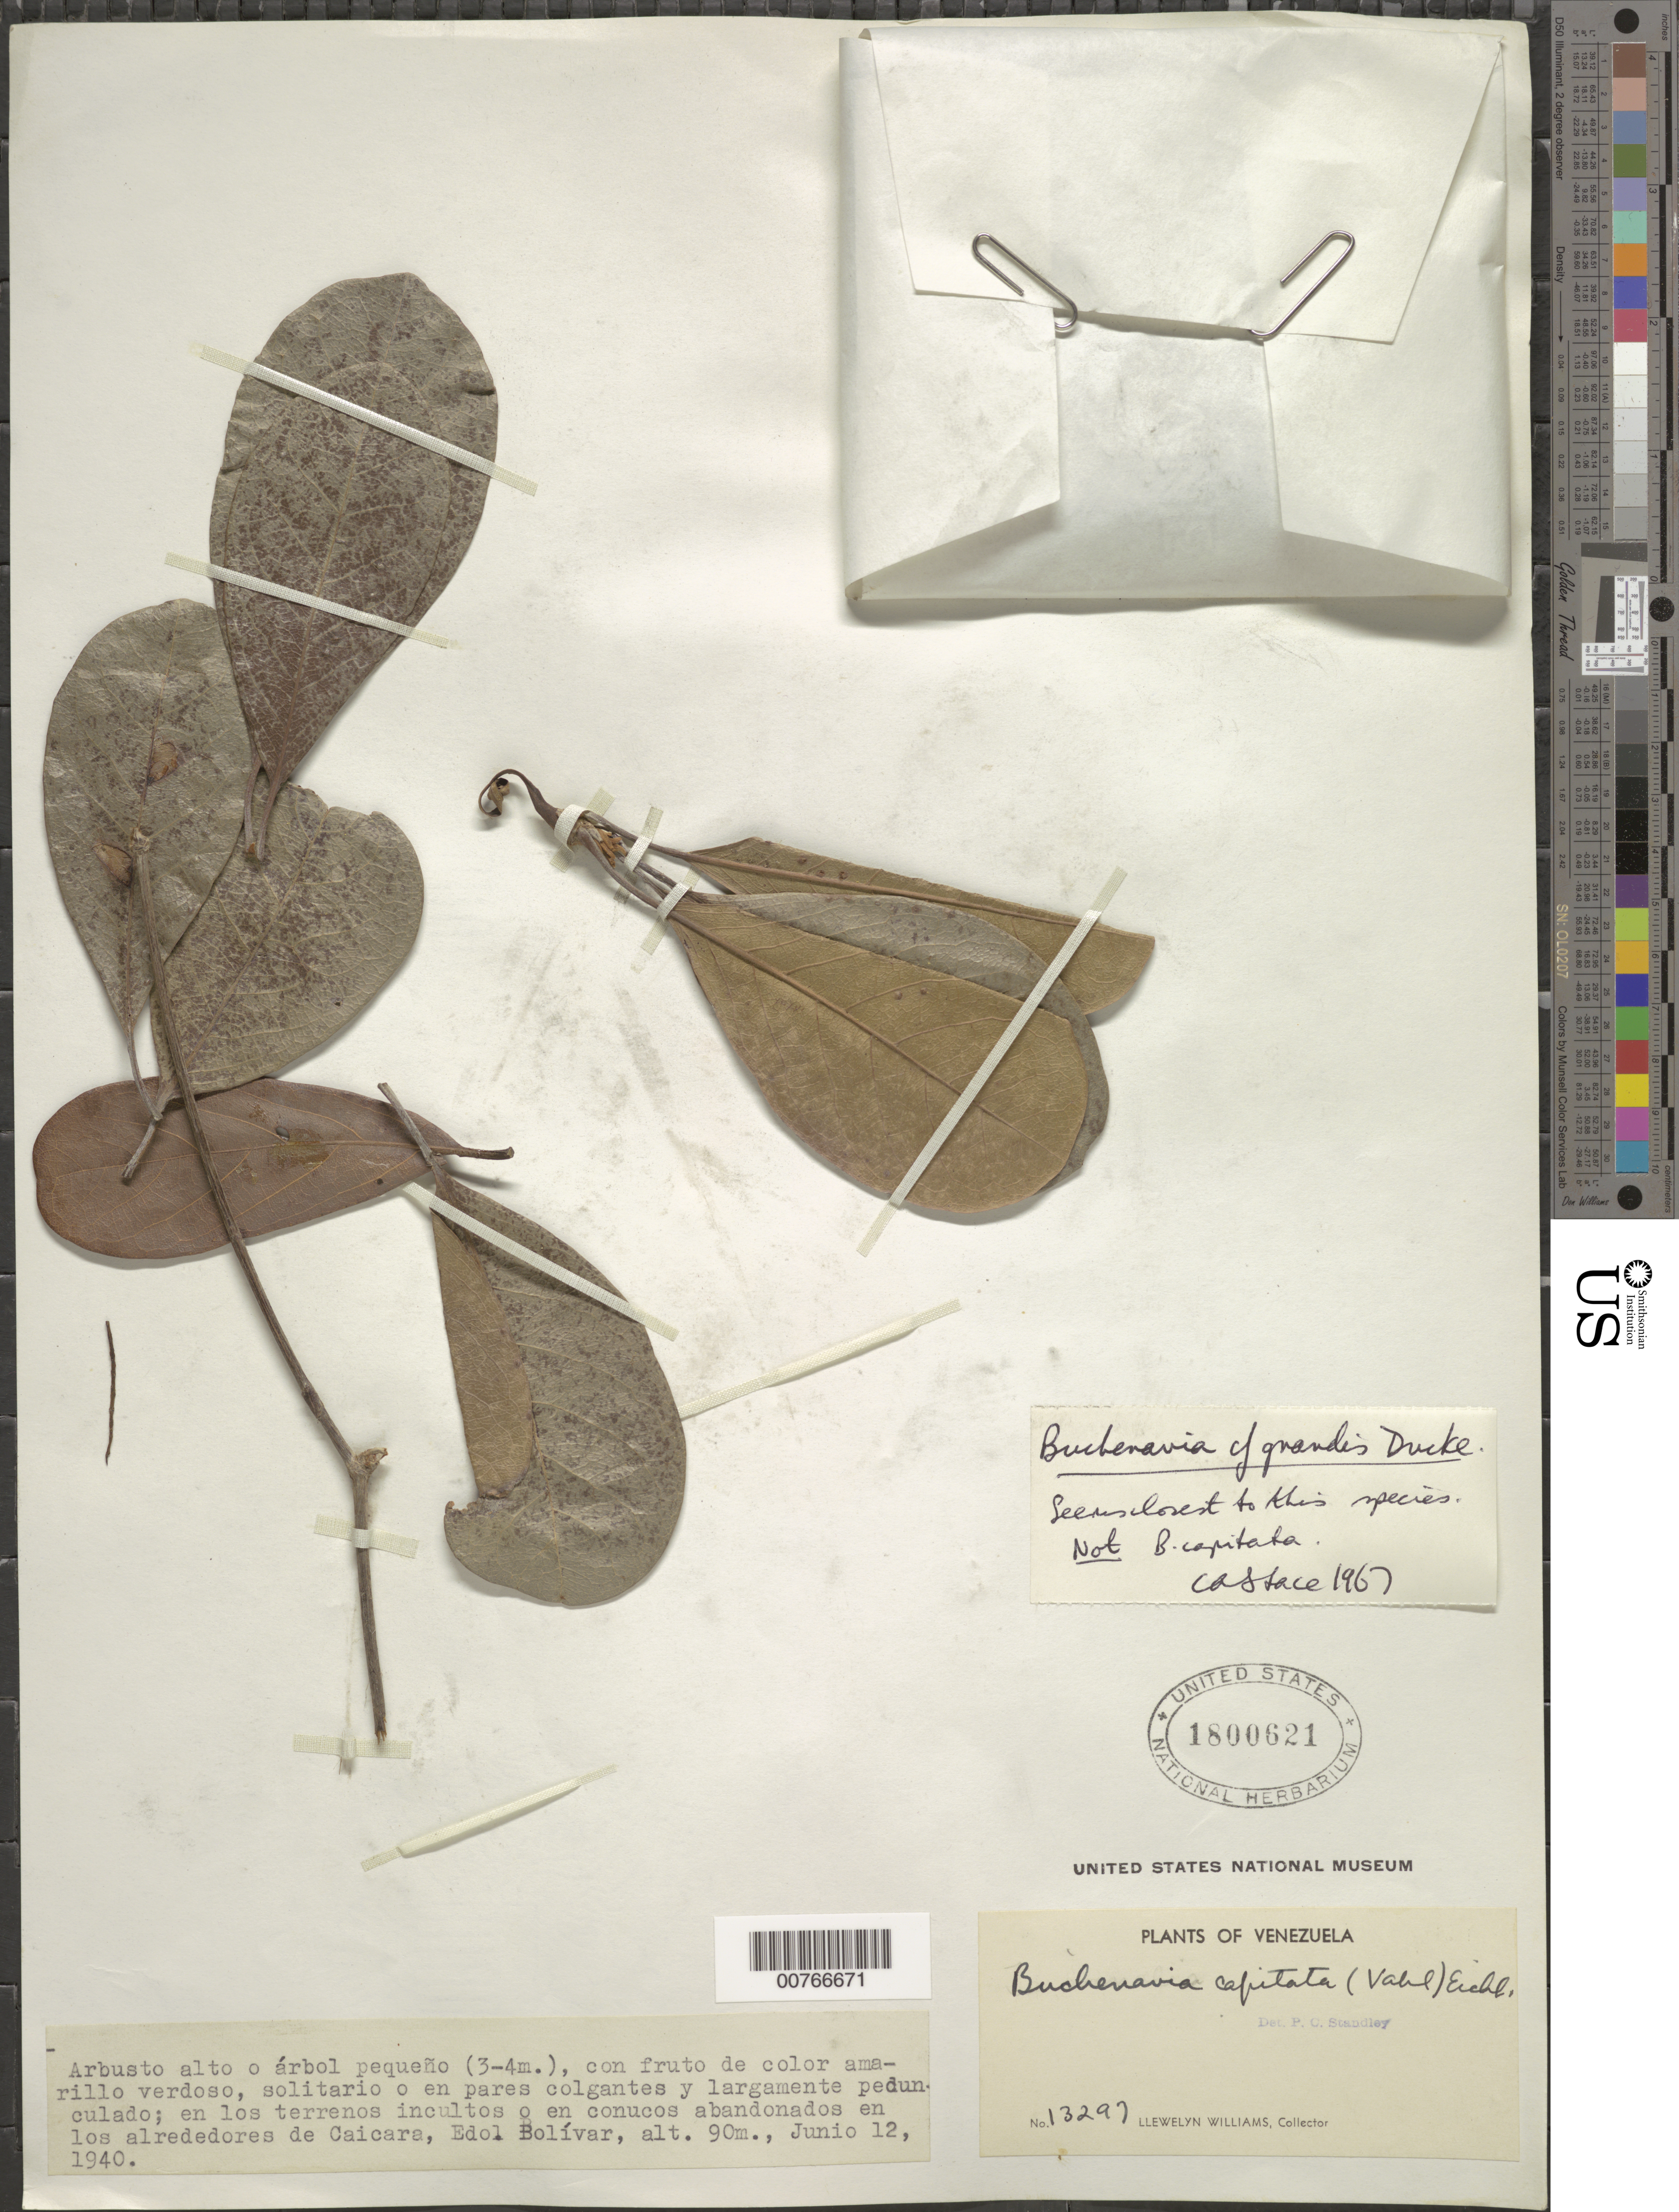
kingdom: Plantae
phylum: Tracheophyta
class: Magnoliopsida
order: Myrtales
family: Combretaceae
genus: Terminalia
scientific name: Terminalia grandis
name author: (Ducke) Gere & Boatwr.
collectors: Ll. Williams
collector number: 13297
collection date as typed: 12-Jun-40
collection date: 1940-06-12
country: Venezuela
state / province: Bolívar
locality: Caicara, Medio Orinoco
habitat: Terrenos inocultos o en conucos abandonados en los alrededores de ciudad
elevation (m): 90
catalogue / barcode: US 1800621